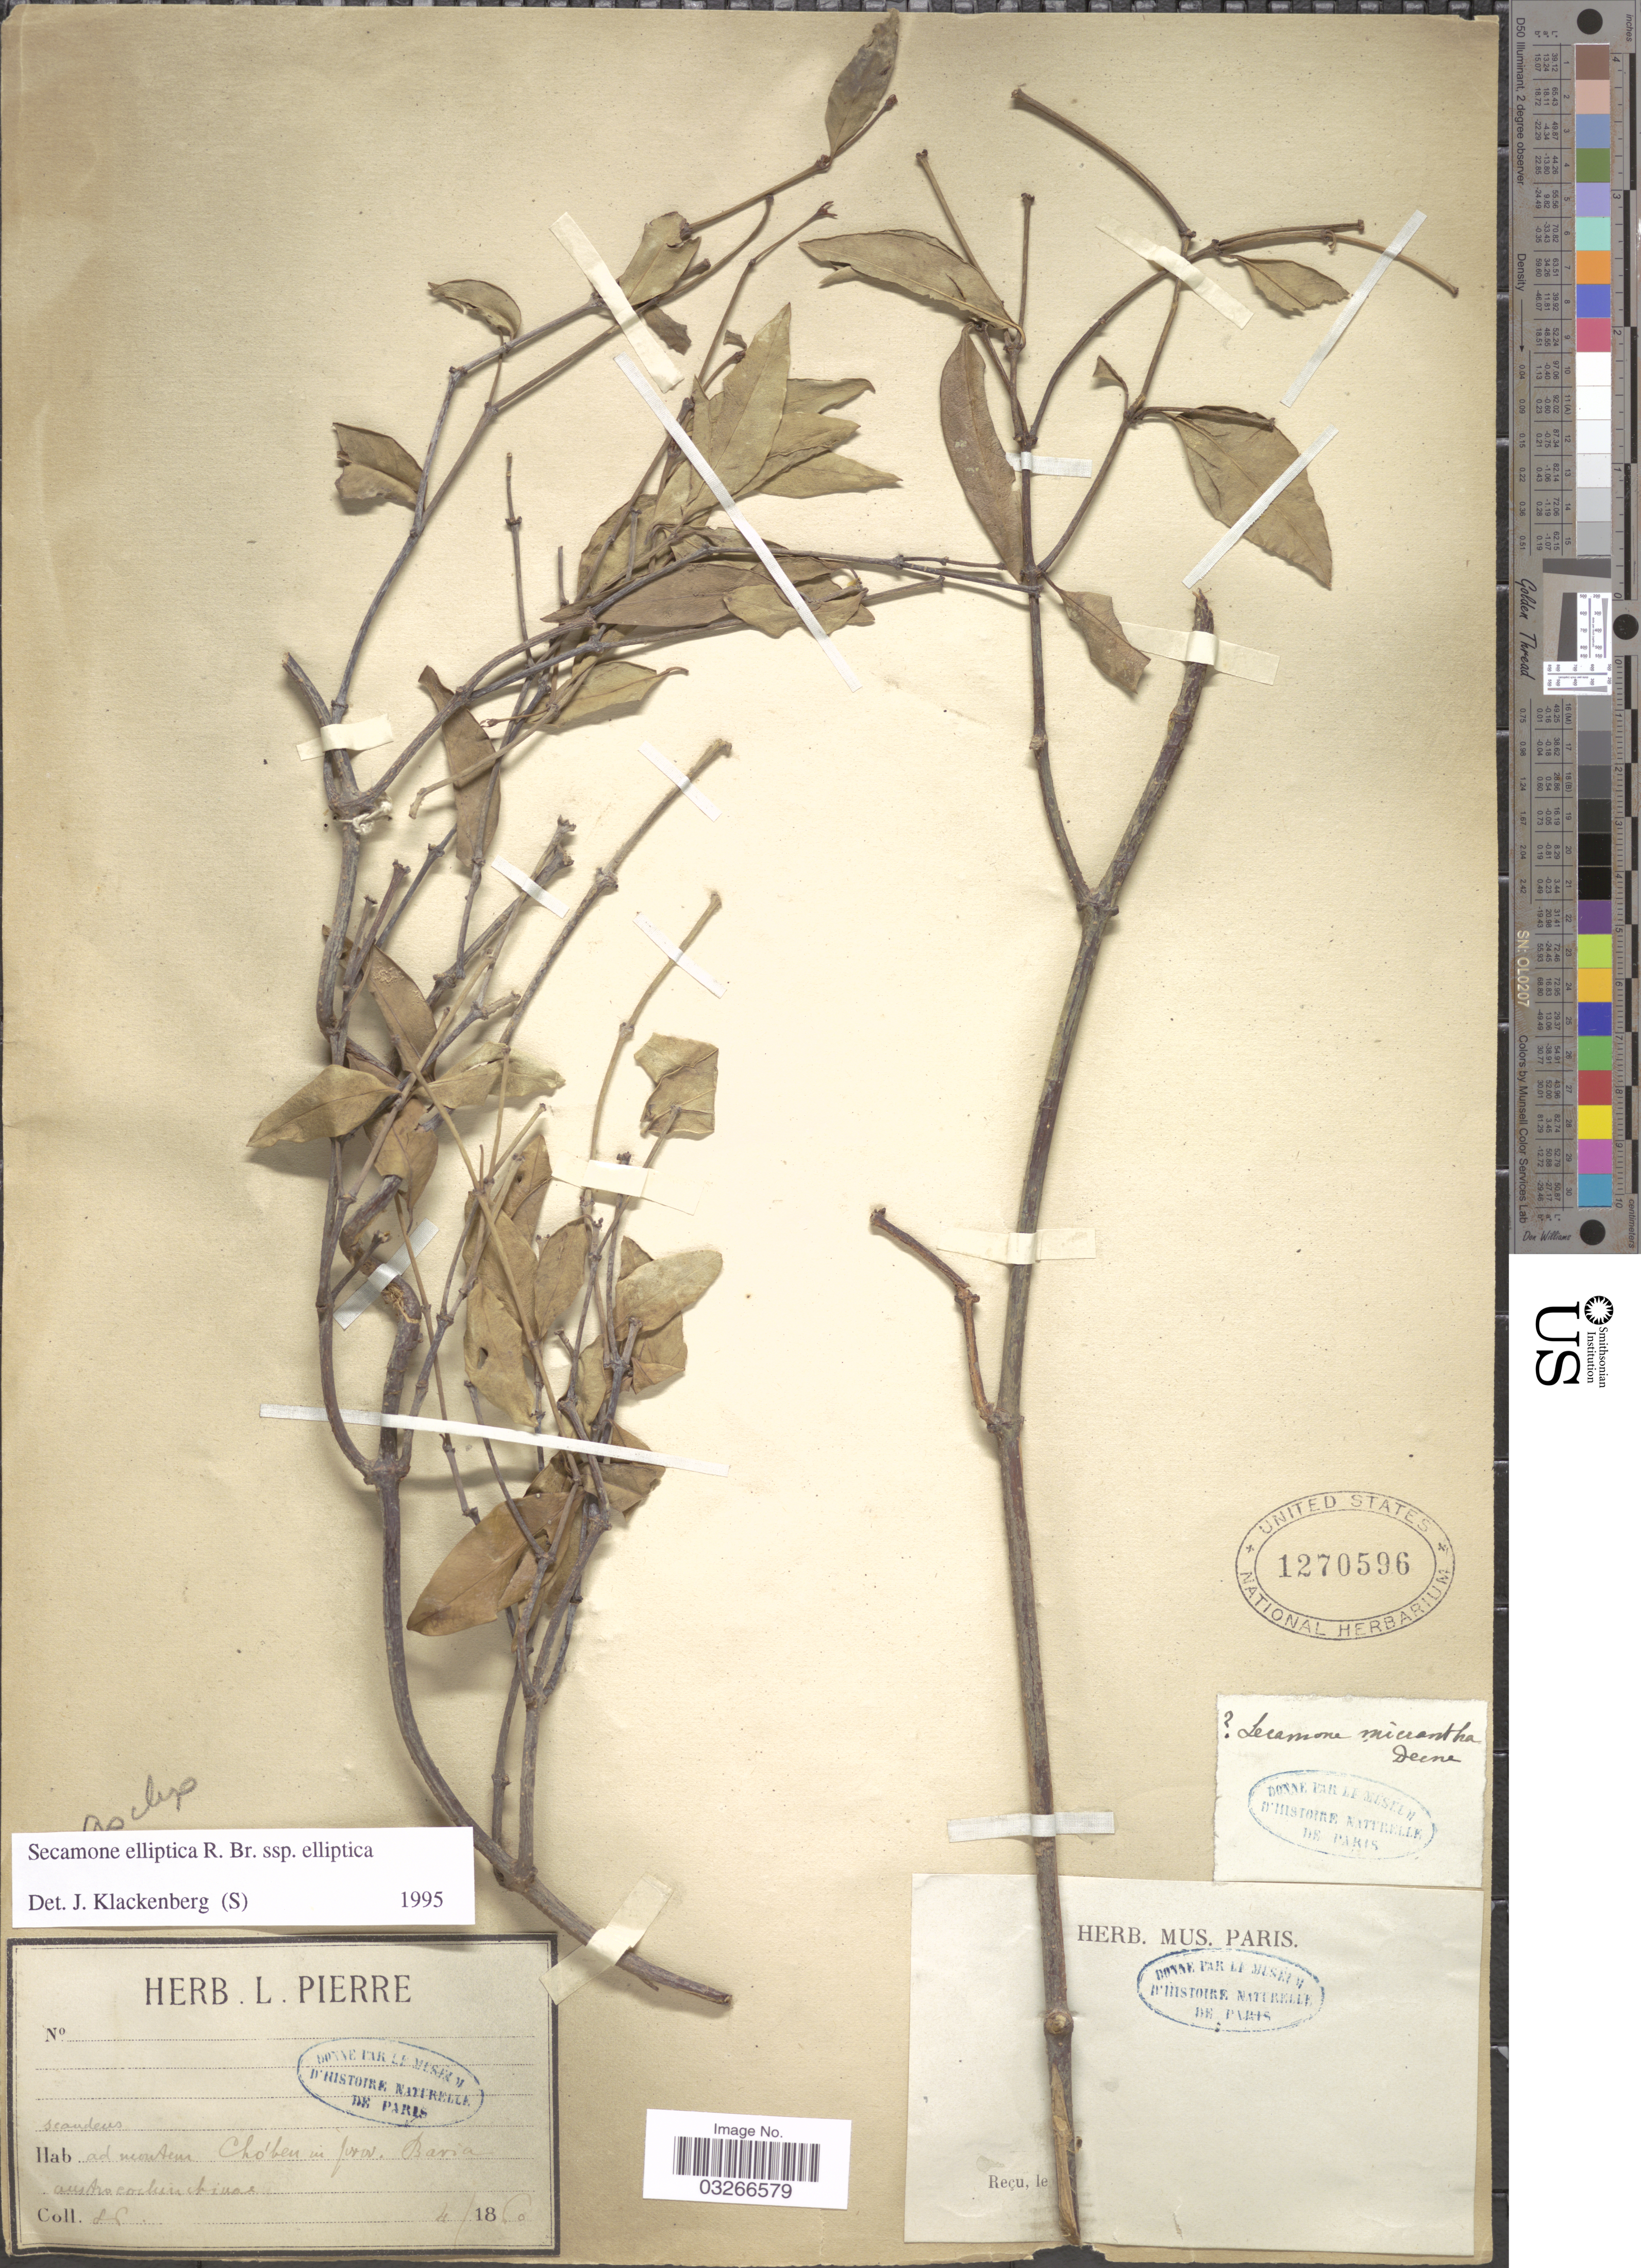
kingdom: Plantae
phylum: Tracheophyta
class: Magnoliopsida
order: Gentianales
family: Apocynaceae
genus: Secamone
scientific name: Secamone elliptica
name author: R. Br.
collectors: L. Pierre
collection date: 1860-04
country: Vietnam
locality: Ad montem Choben in prov. Baria, austro cochinchinas.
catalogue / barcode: US 1270596